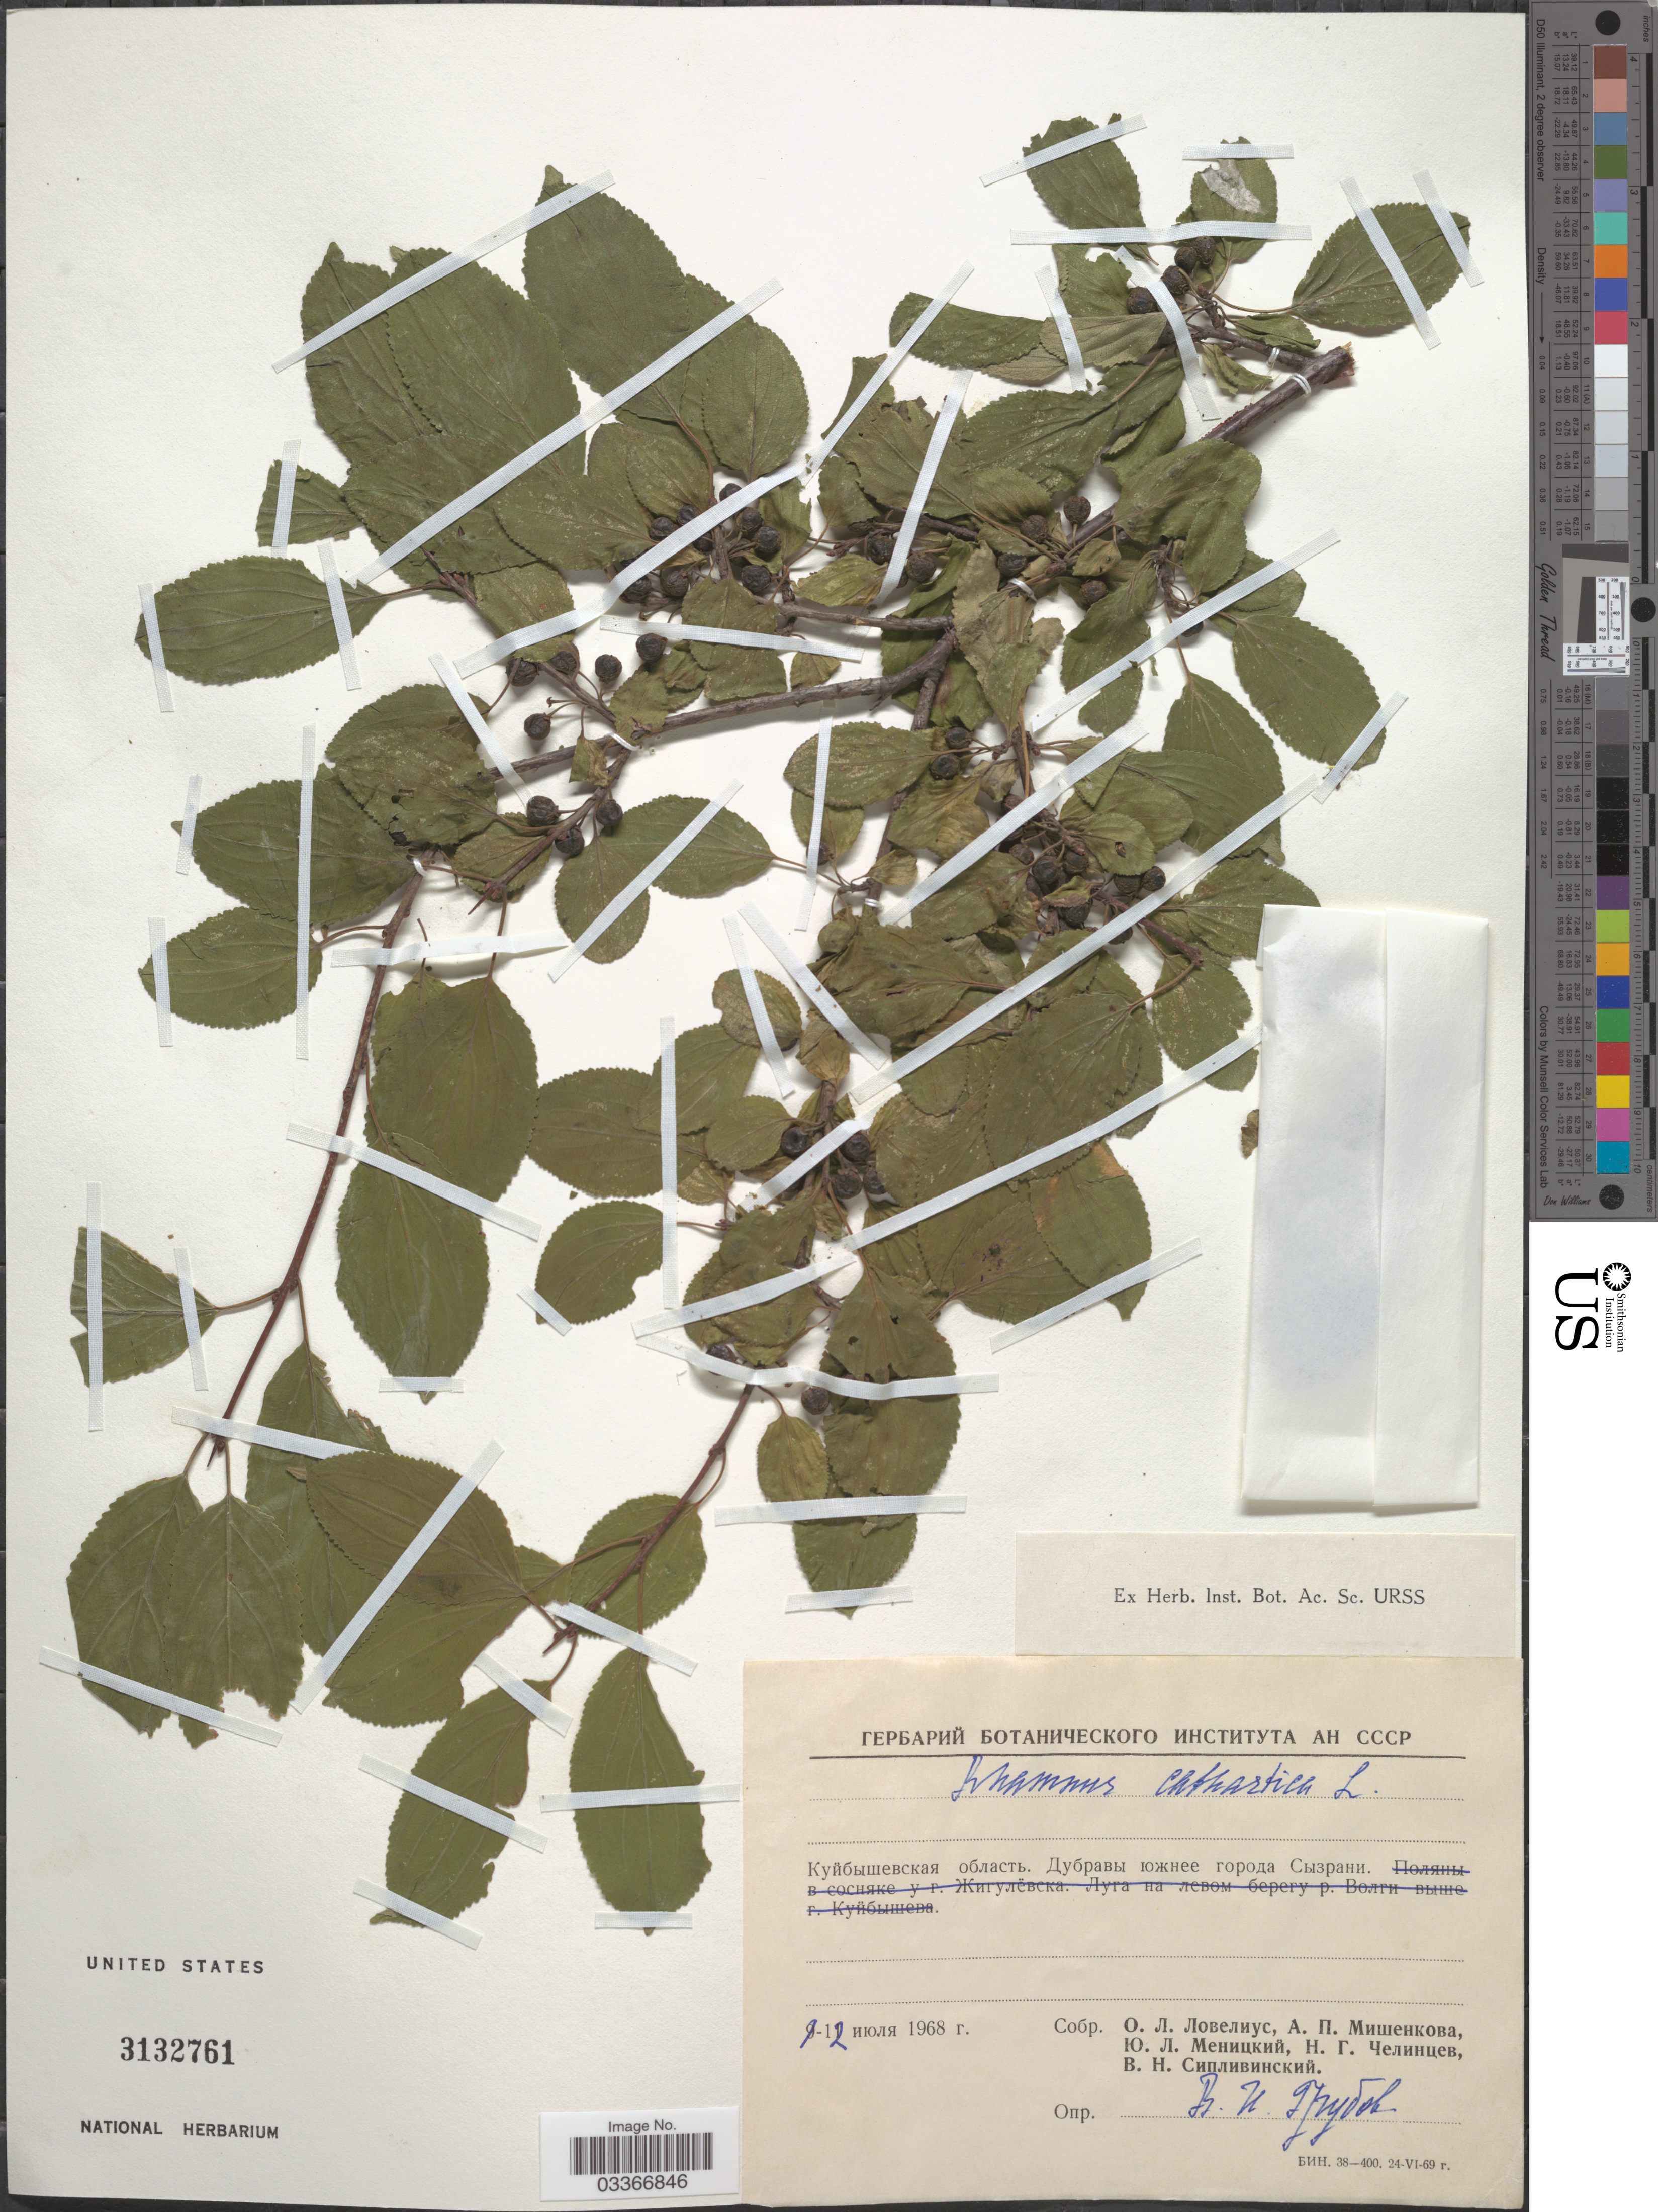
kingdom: Plantae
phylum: Tracheophyta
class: Magnoliopsida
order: Rosales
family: Rhamnaceae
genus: Rhamnus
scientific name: Rhamnus cathartica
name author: L.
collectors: O. Lovelius, A. Mishenkova, U. Menitskiy, N. Chelintsev & V. Siplivinskiy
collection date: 1968-07-01/1968-07-02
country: Russian Federation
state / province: Samara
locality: S of Syzran.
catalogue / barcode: US 3132761